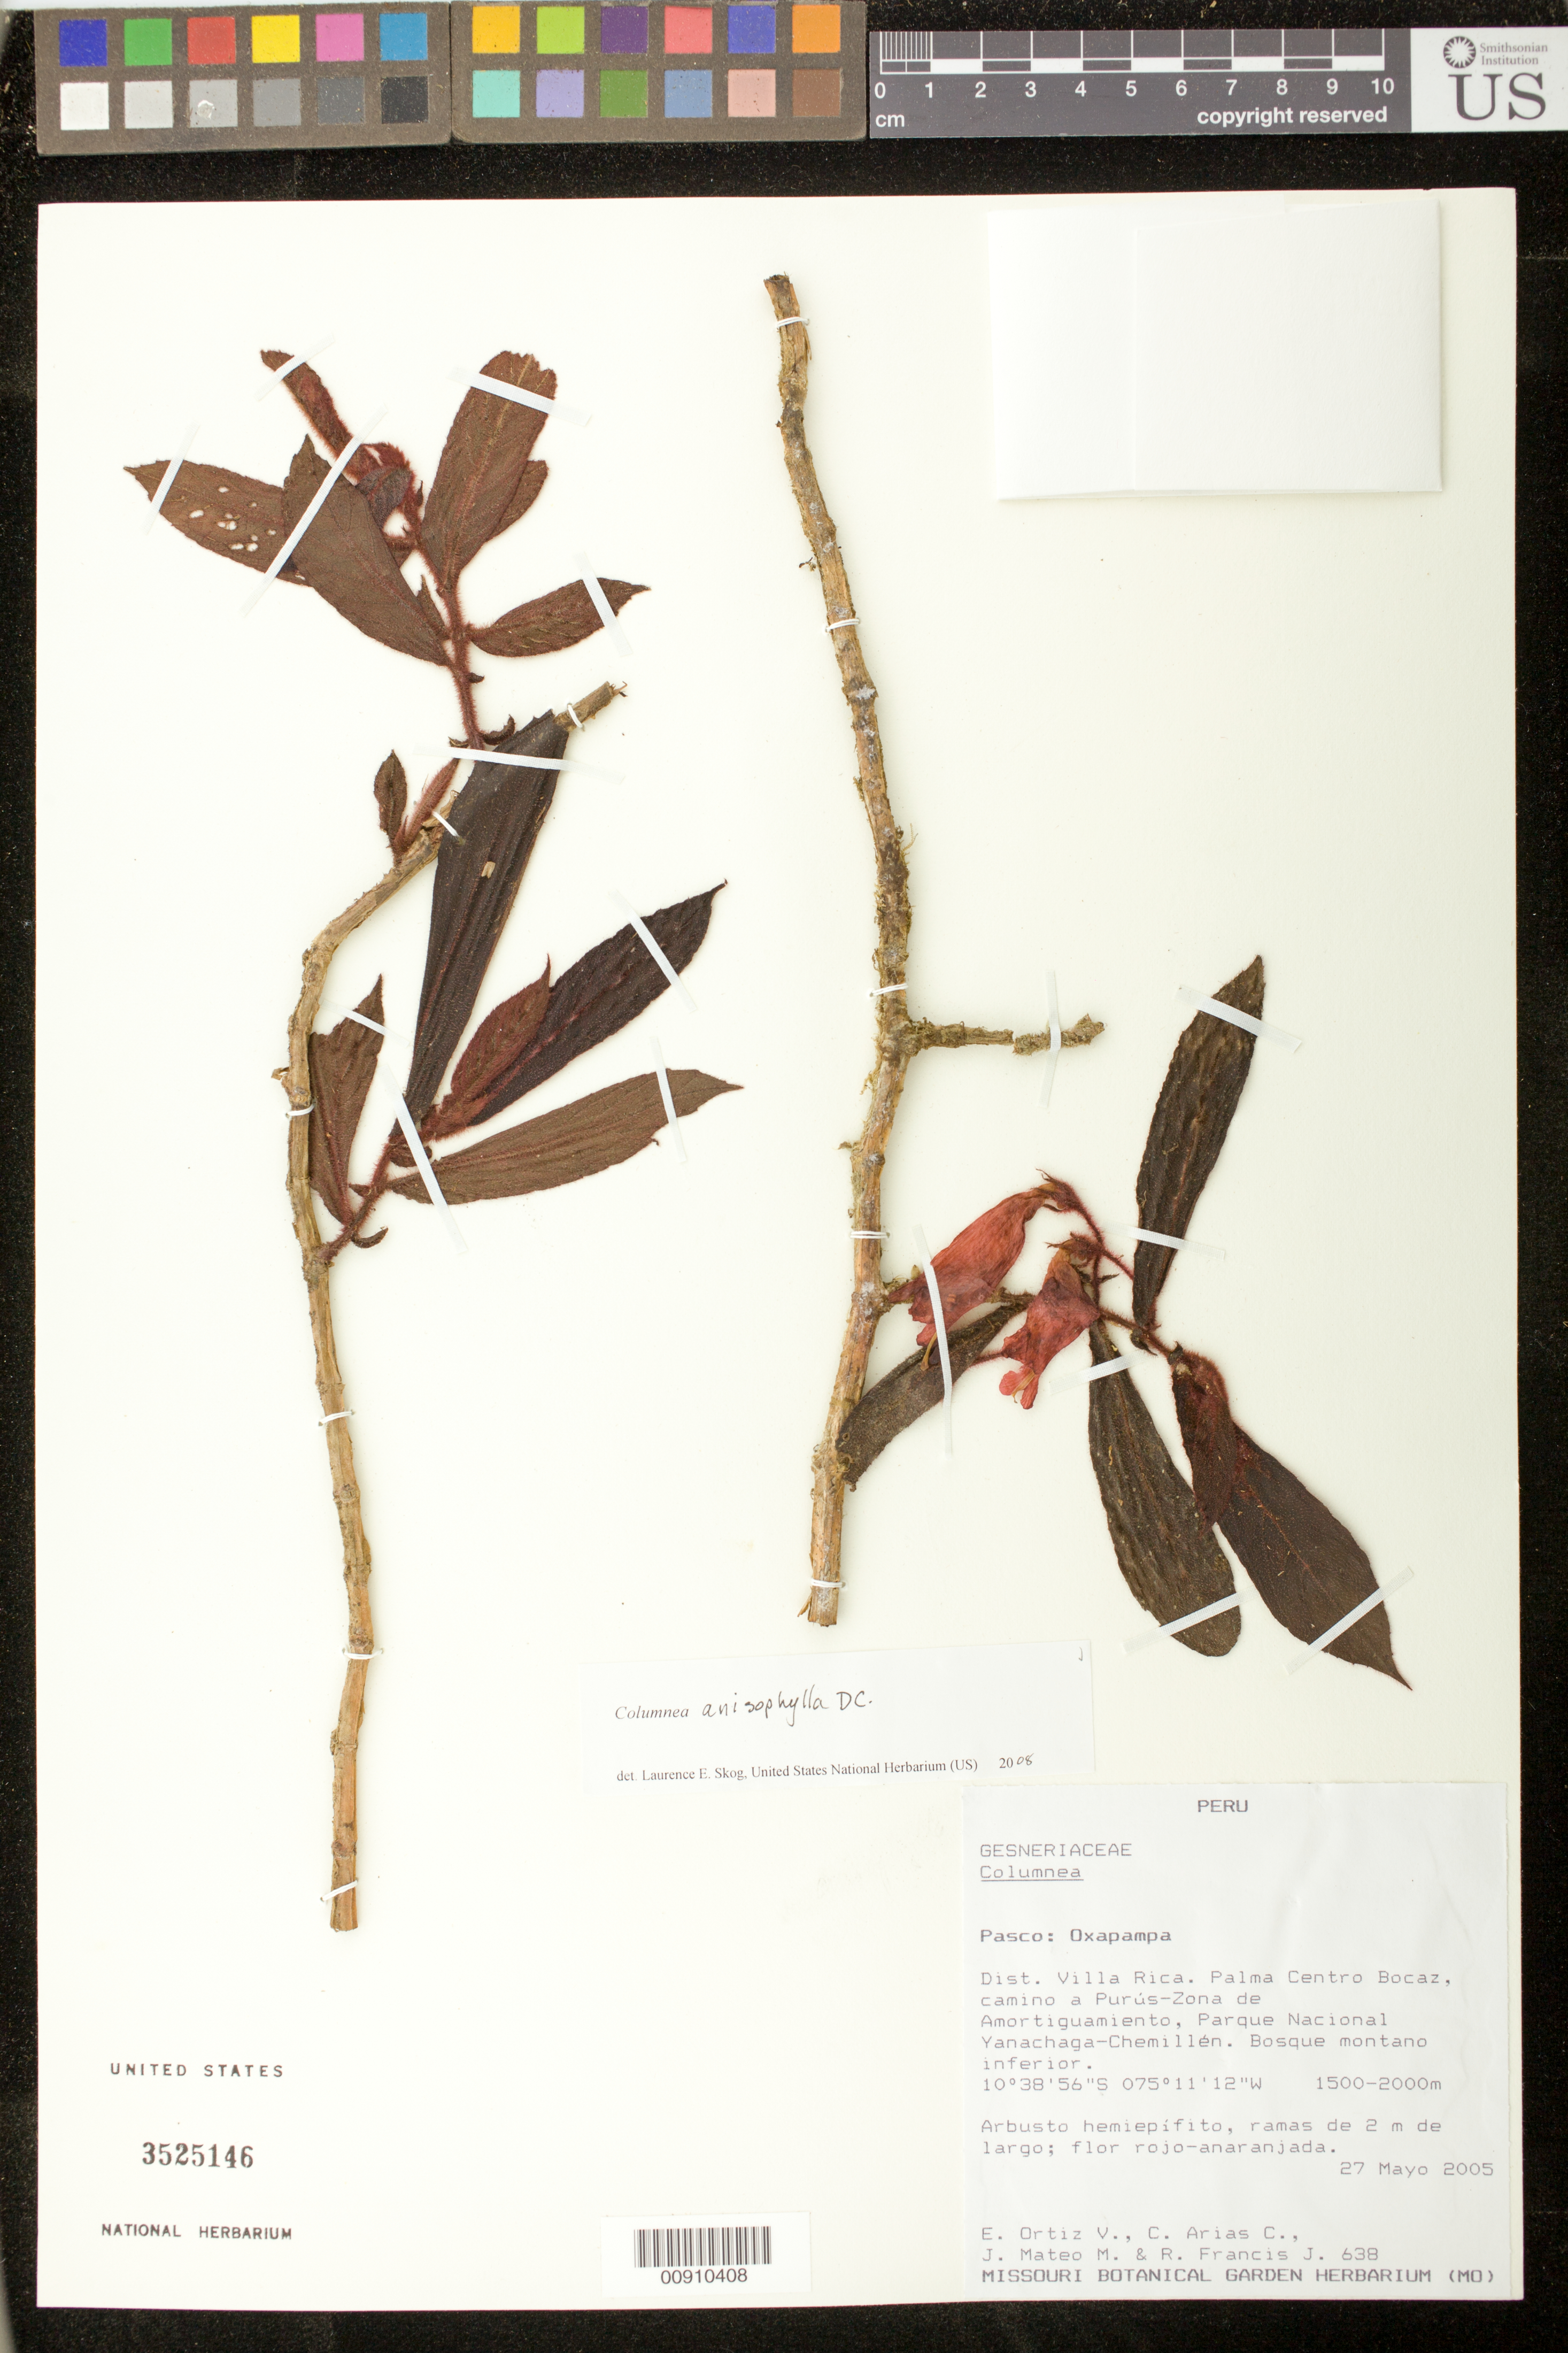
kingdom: Plantae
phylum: Tracheophyta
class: Magnoliopsida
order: Lamiales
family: Gesneriaceae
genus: Columnea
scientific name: Columnea anisophylla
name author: DC.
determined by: Skog, Laurence E.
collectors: E. Ortiz V., C. Arias C., J. Mateo M. & R. Francis J.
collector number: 638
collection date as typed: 27 May 2005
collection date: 2005-05-27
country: Peru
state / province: Pasco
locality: Pasco: Oxapampa. Dist. Villa Rica. Palma Centro Bocaz, camino a Purús-Zona de Amortiguamiento, Parque Nacional Yanachaga-Chemillén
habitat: Bosque montano inferior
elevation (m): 1500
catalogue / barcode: US 3525146